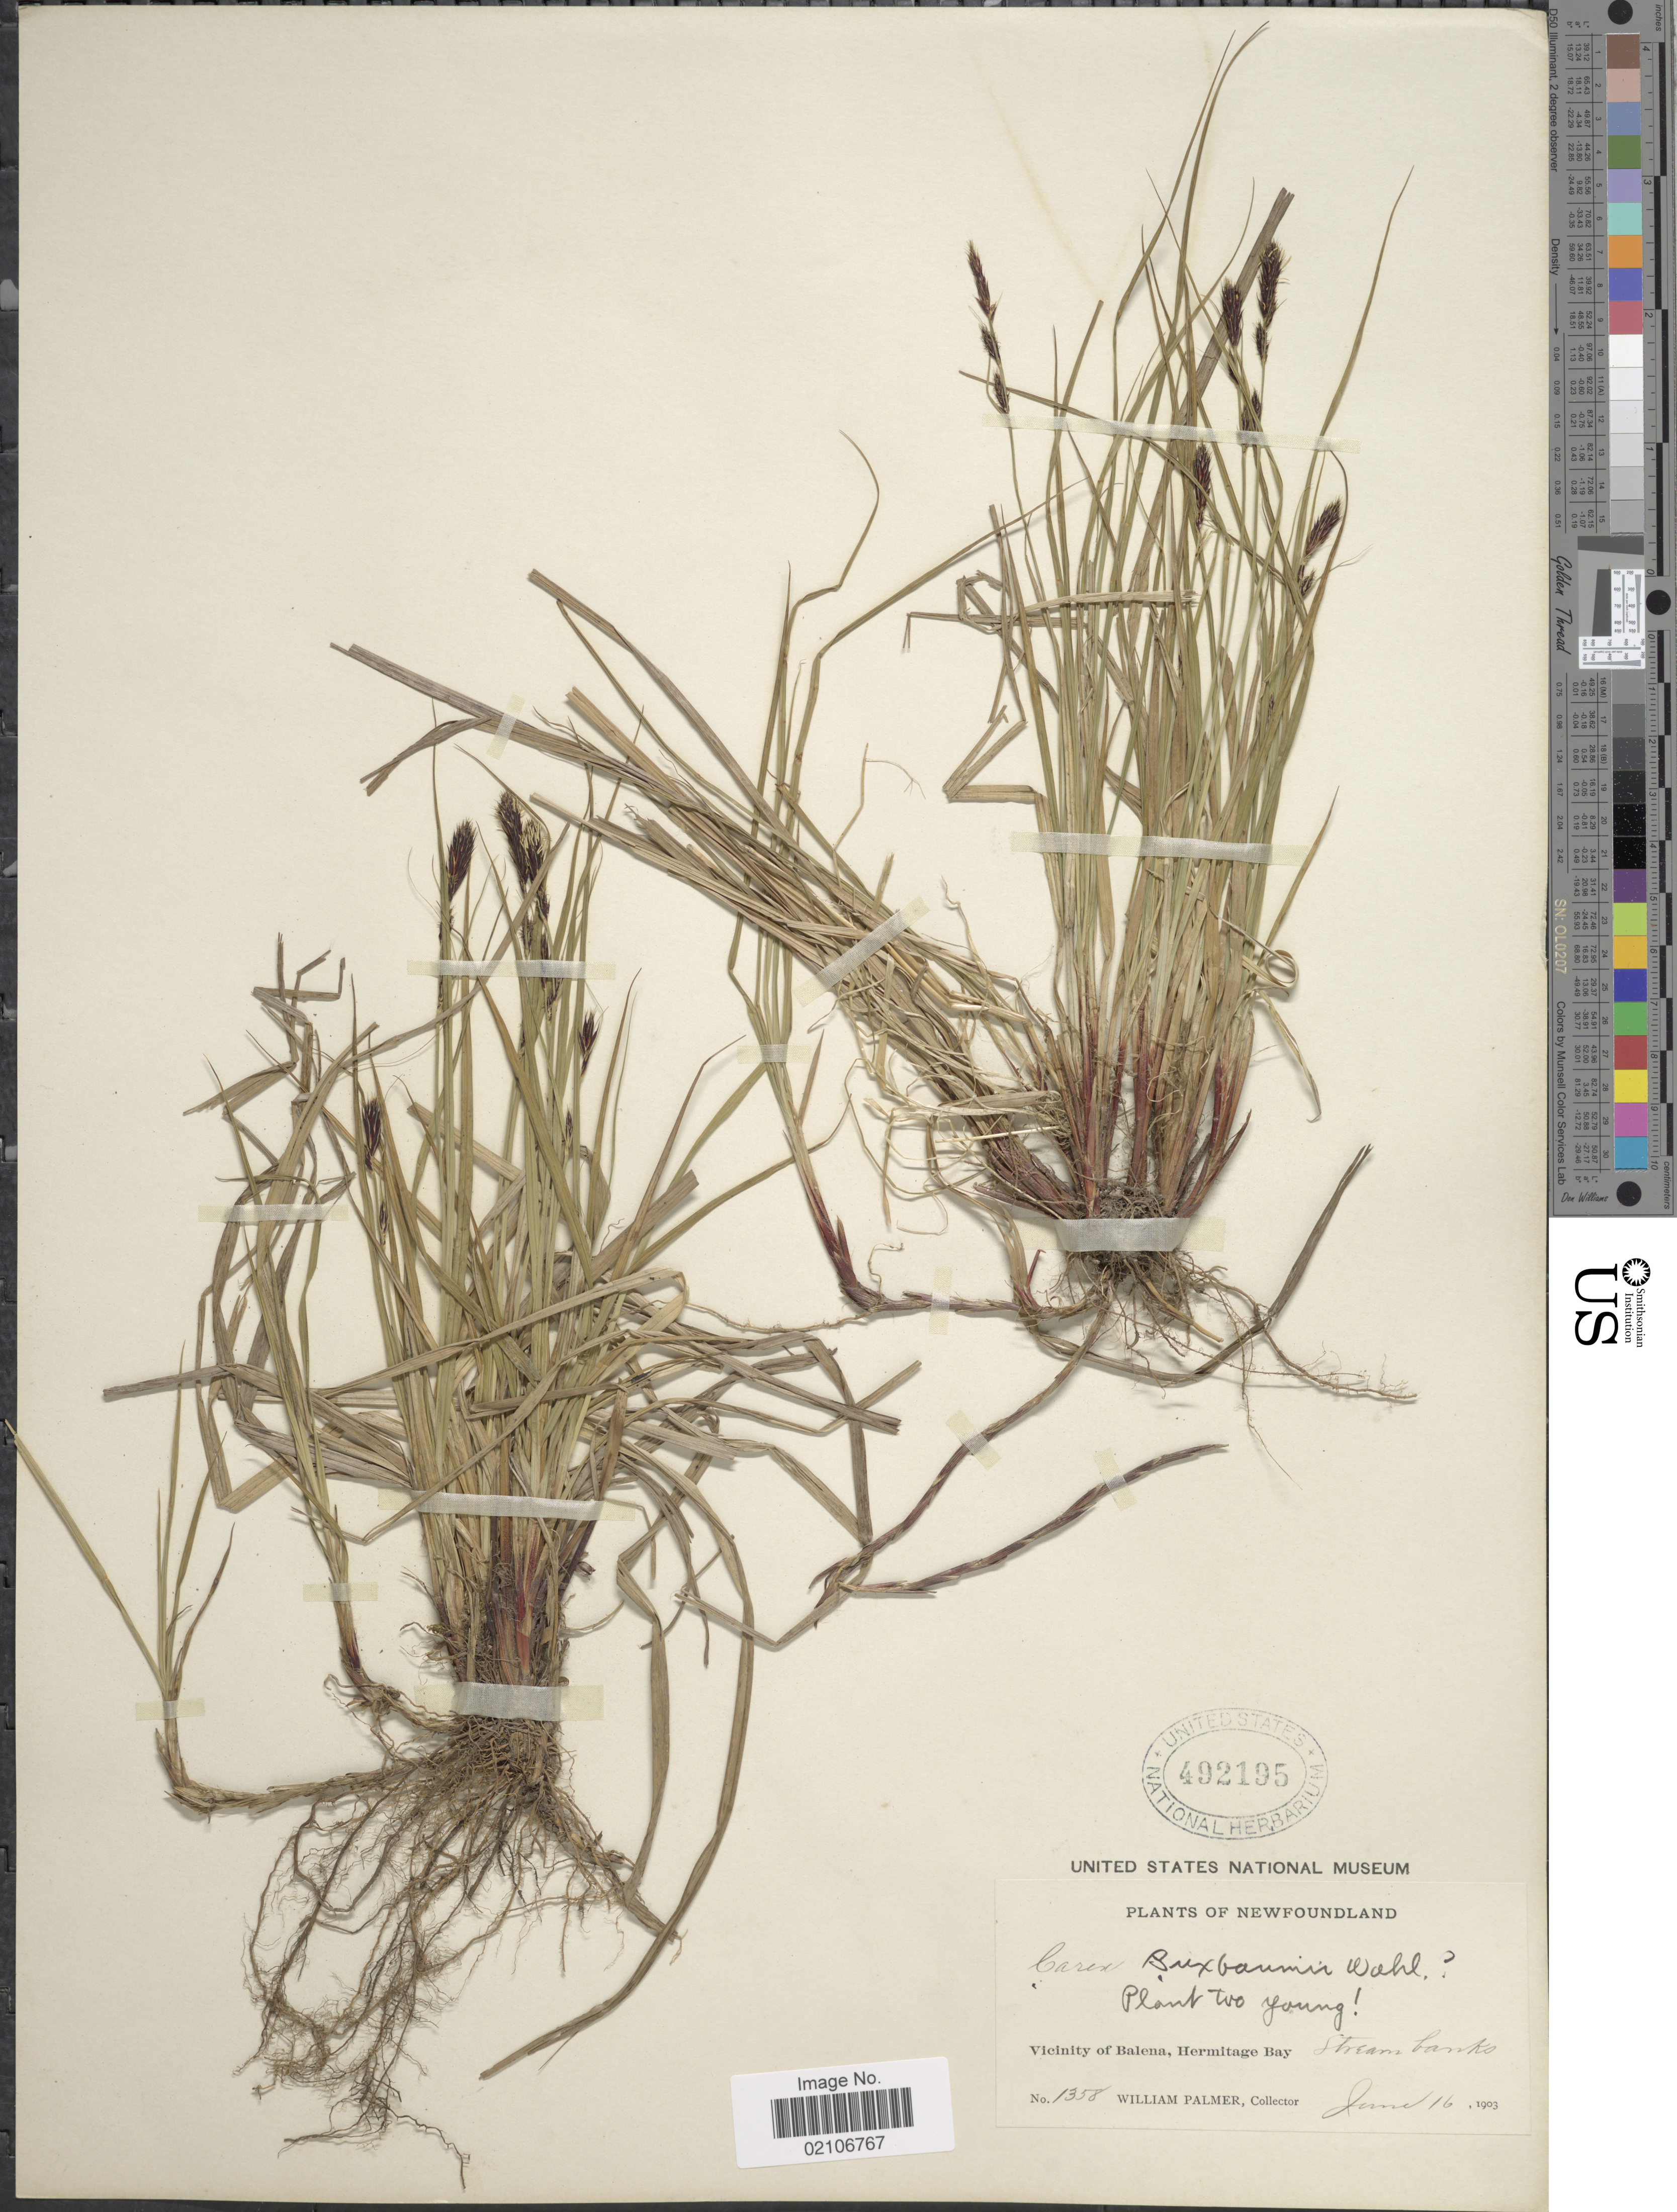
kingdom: Plantae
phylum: Tracheophyta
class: Liliopsida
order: Poales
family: Cyperaceae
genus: Carex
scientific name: Carex buxbaumii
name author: Wahlenb.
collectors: W. Palmer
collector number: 1358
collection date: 1903-06-16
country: Canada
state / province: Newfoundland and Labrador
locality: Vicinity of Balena, Hermitage Bay, Stream banks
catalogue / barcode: US 492195